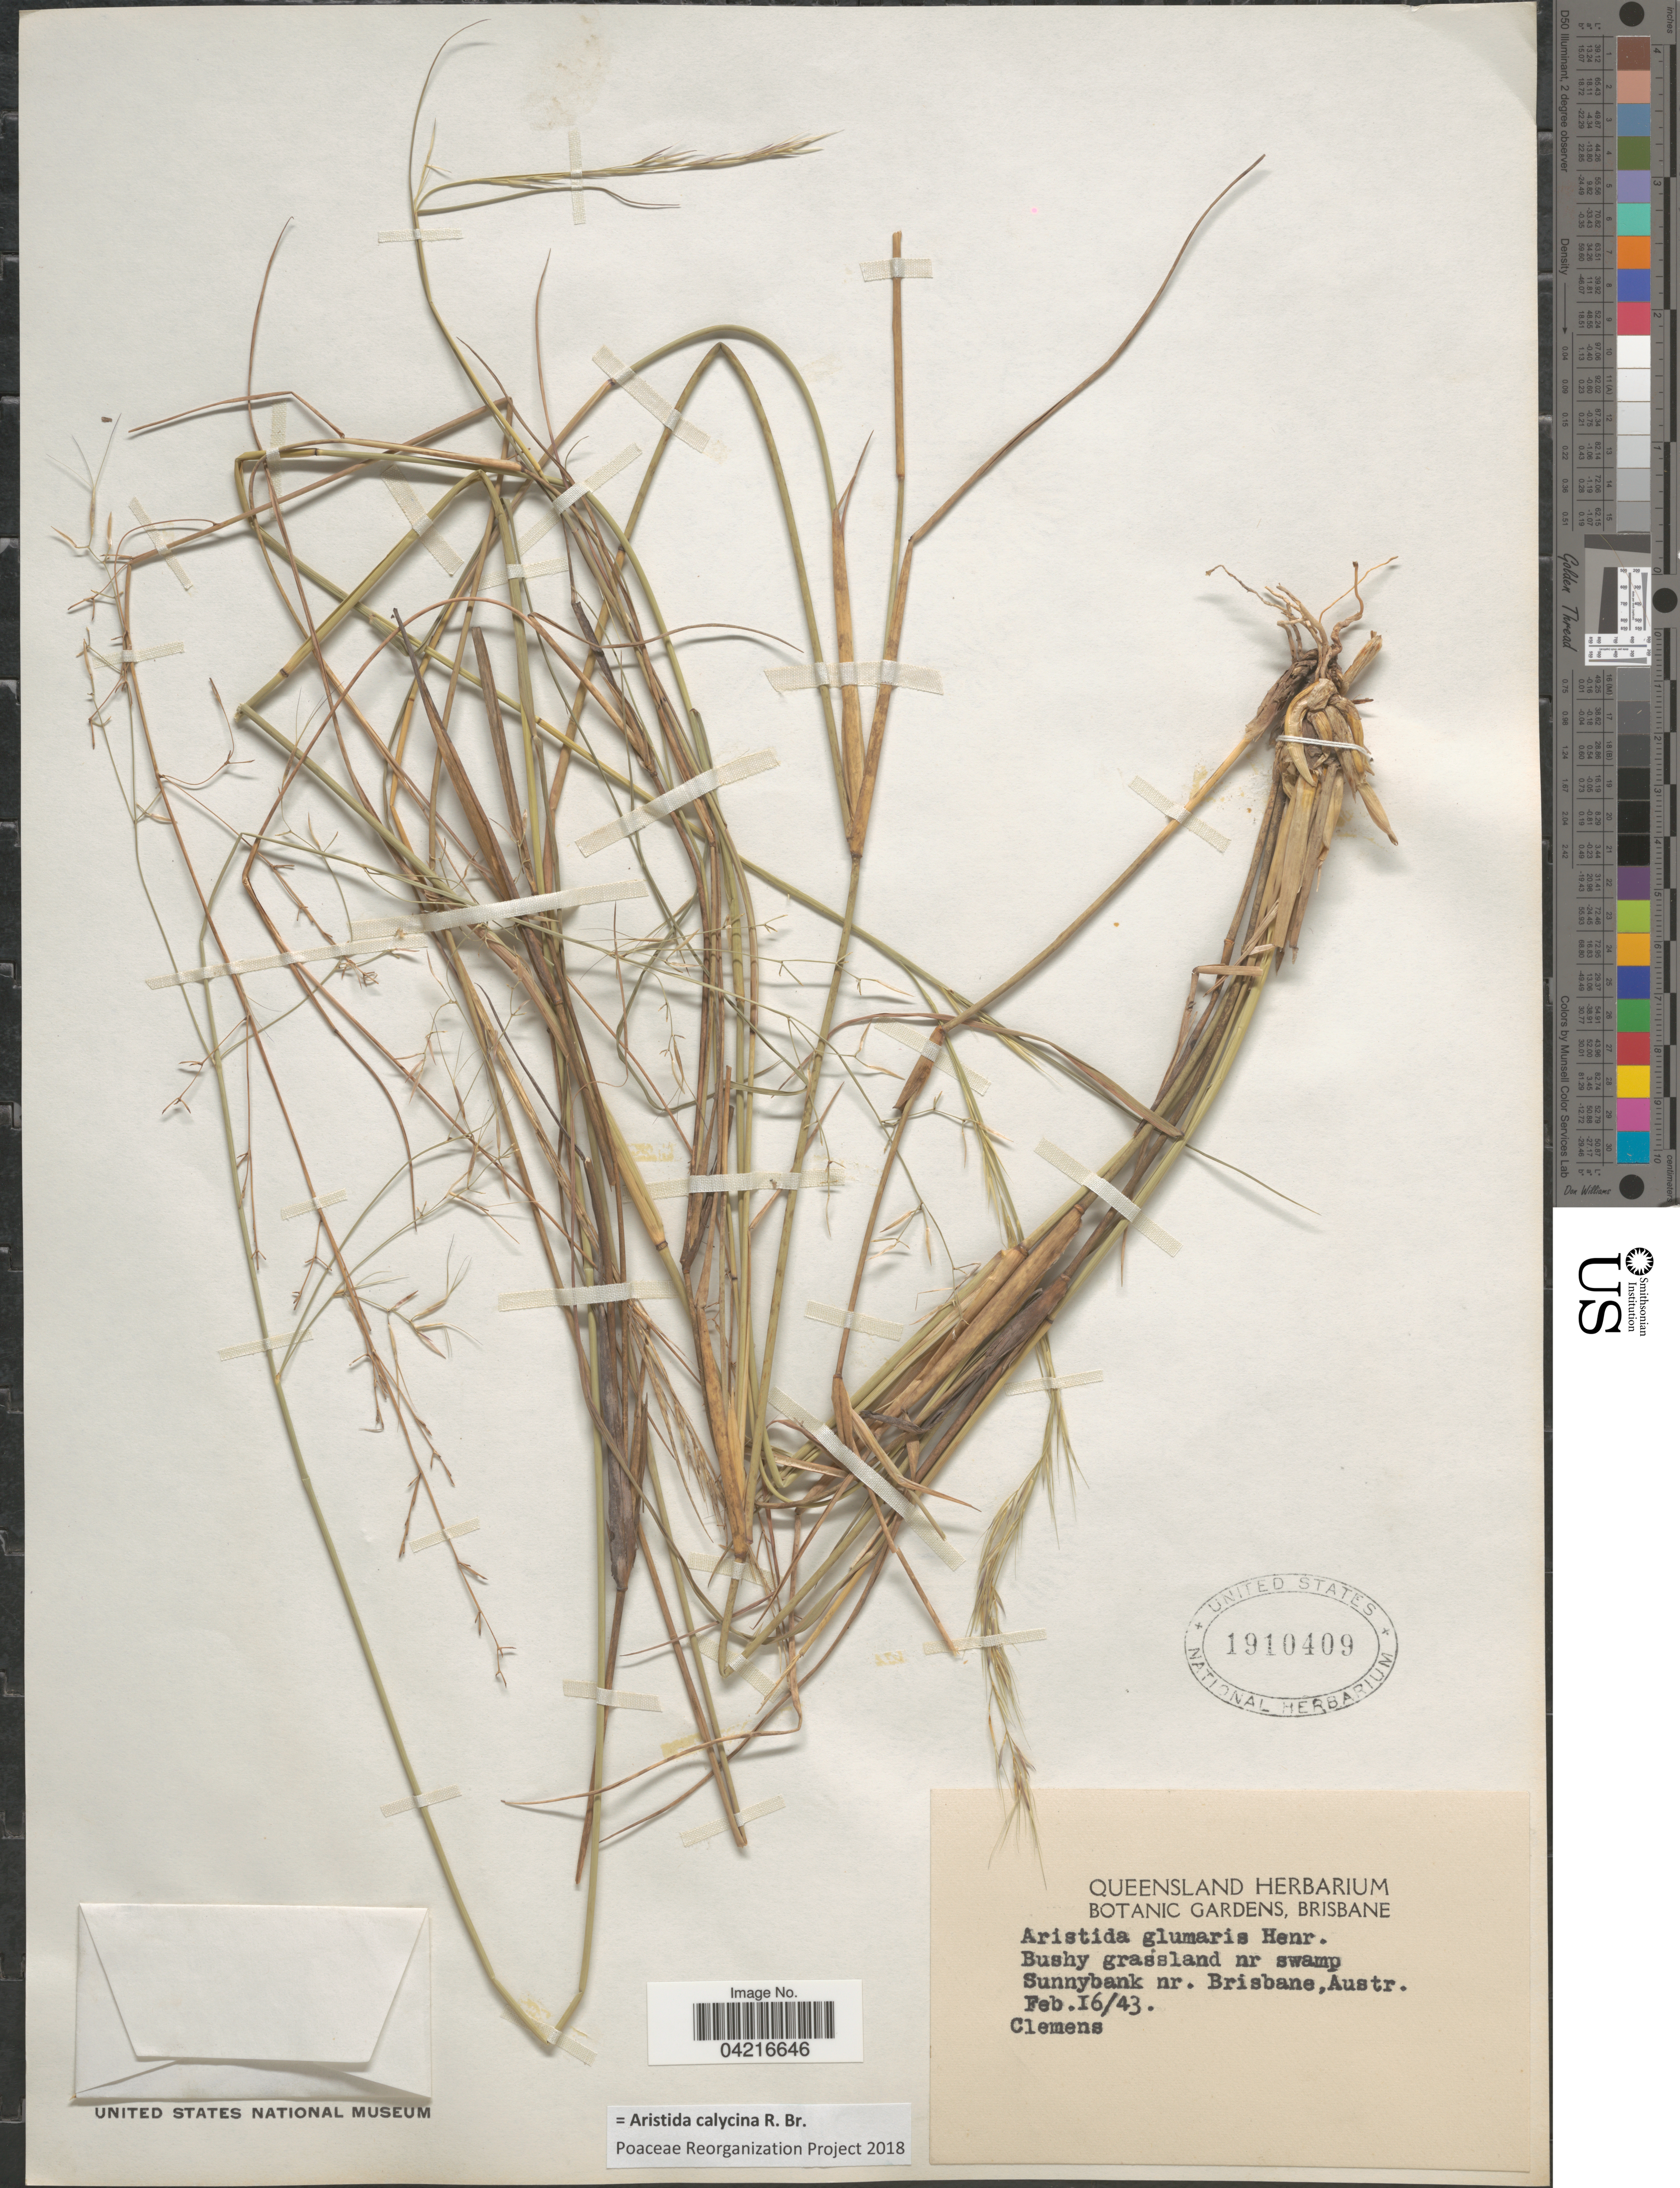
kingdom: Plantae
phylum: Tracheophyta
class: Liliopsida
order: Poales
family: Poaceae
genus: Aristida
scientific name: Aristida calycina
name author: R. Br.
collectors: -. Clemens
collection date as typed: Transcribed d/m/y: 16/2/43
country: Australia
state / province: Queensland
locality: Bushy grassland nr swamp. Sunnybank nr. Brisbane.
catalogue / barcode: US 1910409